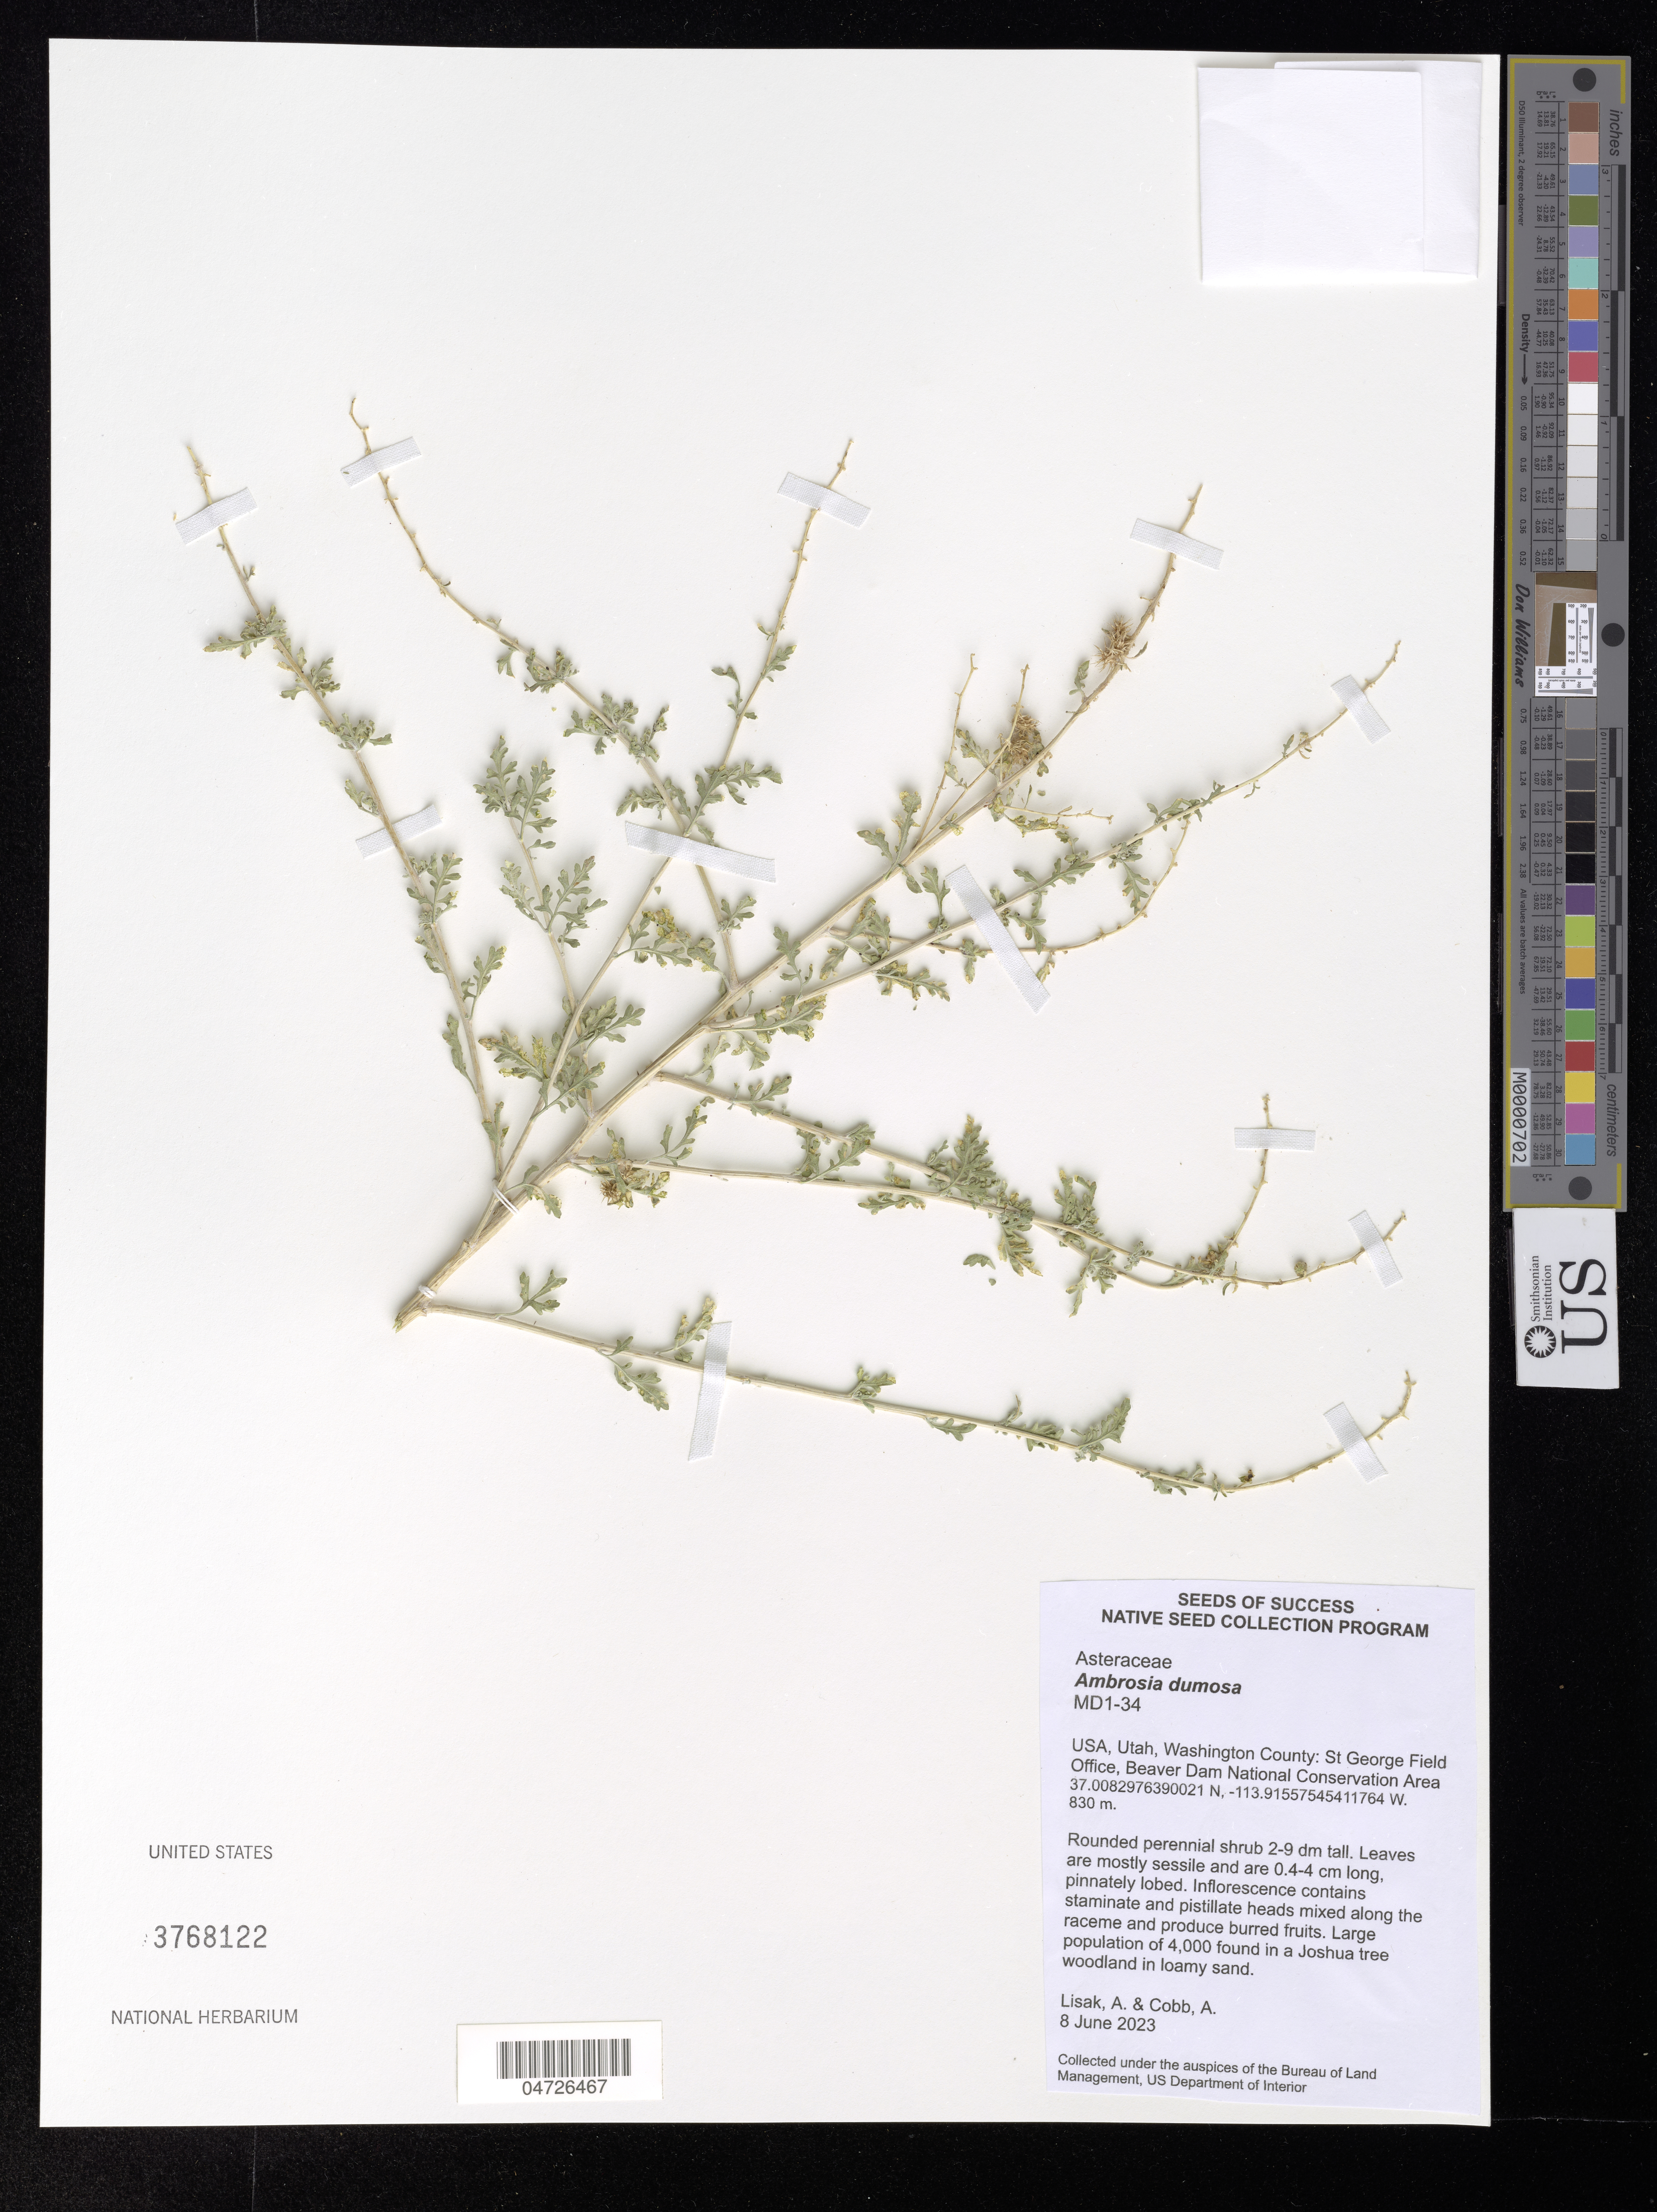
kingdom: Plantae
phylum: Tracheophyta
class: Magnoliopsida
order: Asterales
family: Asteraceae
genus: Ambrosia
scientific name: Ambrosia dumosa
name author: (A. Gray) W.W.Payne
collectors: A. Lisak & A. Cobb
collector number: MD1-34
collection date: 2023-06-08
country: United States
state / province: Utah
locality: Washington County: St George Field Office, Beaver Dam National Conservation Area.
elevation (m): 830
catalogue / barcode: US 3768122